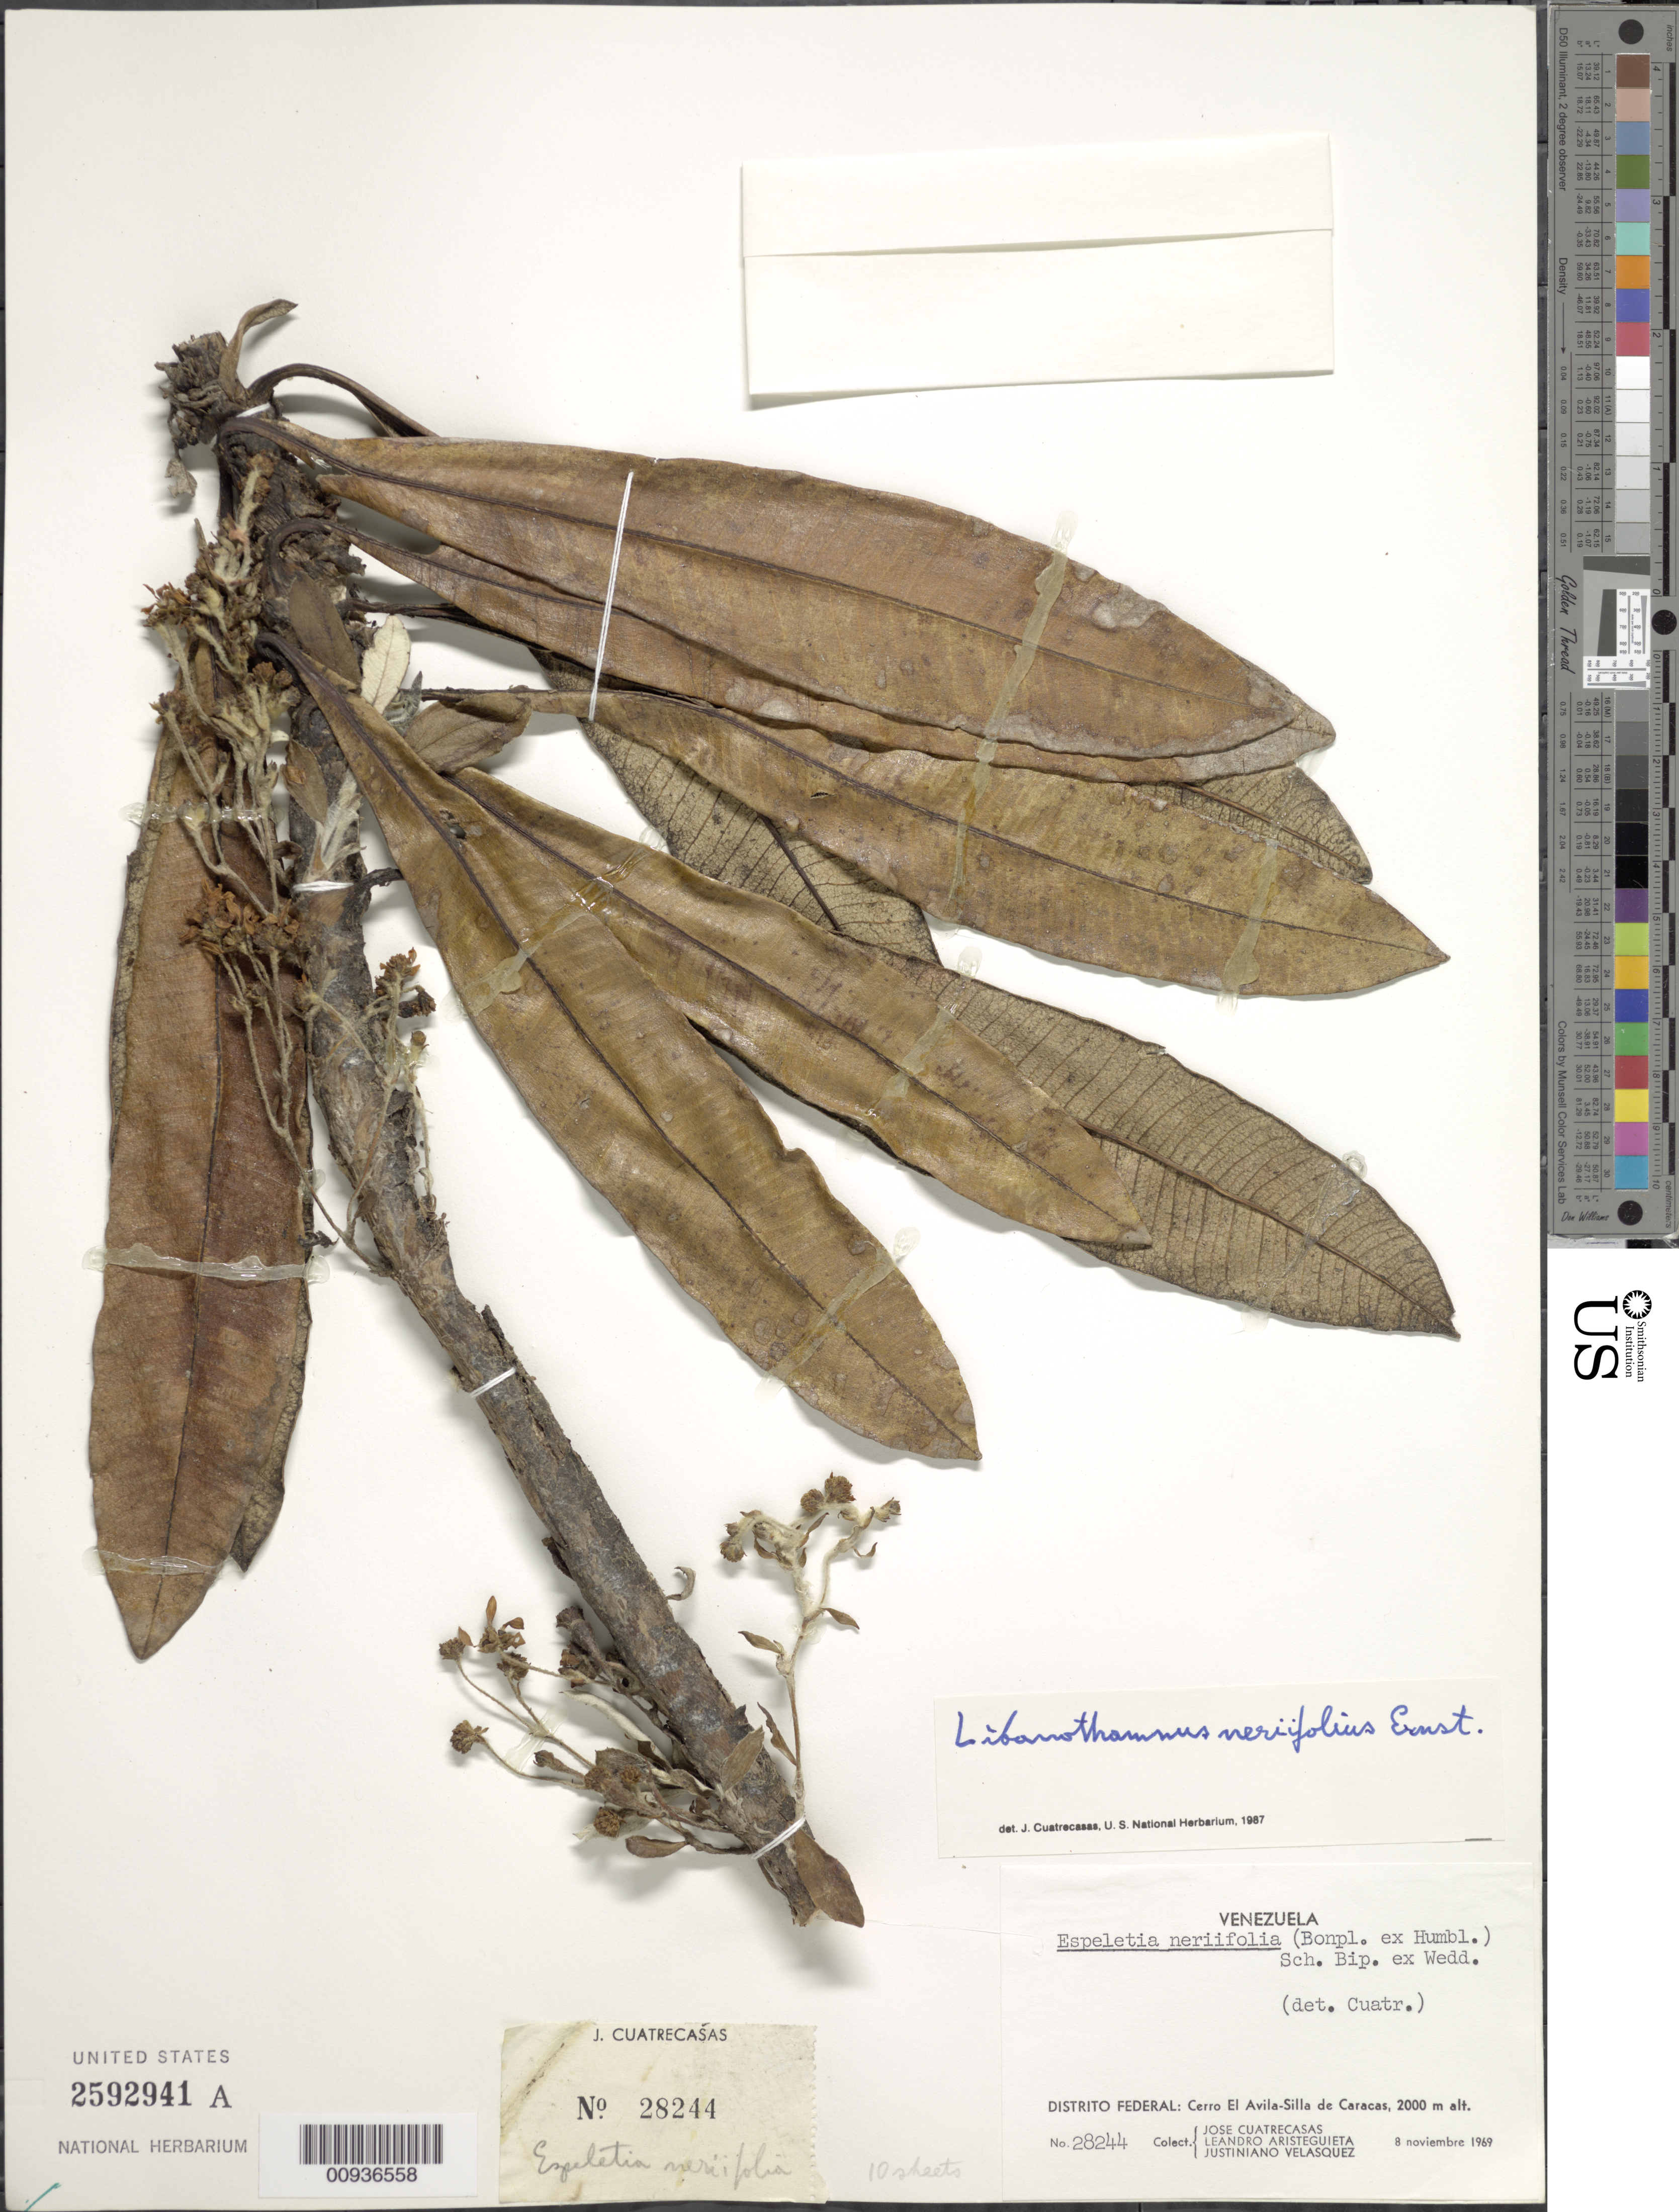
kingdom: Plantae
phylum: Tracheophyta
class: Magnoliopsida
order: Asterales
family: Asteraceae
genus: Libanothamnus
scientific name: Libanothamnus neriifolius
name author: (Sch. Bip. ex Wedd.) Ernst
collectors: J. Cuatrecasas, L. Aristeguieta & J. Velasquez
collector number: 28244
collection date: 1969-11-08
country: Venezuela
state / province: Miranda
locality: Distrito Federal, Cerro El Avila-Silla de Caracas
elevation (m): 2000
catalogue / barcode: US 2592941A